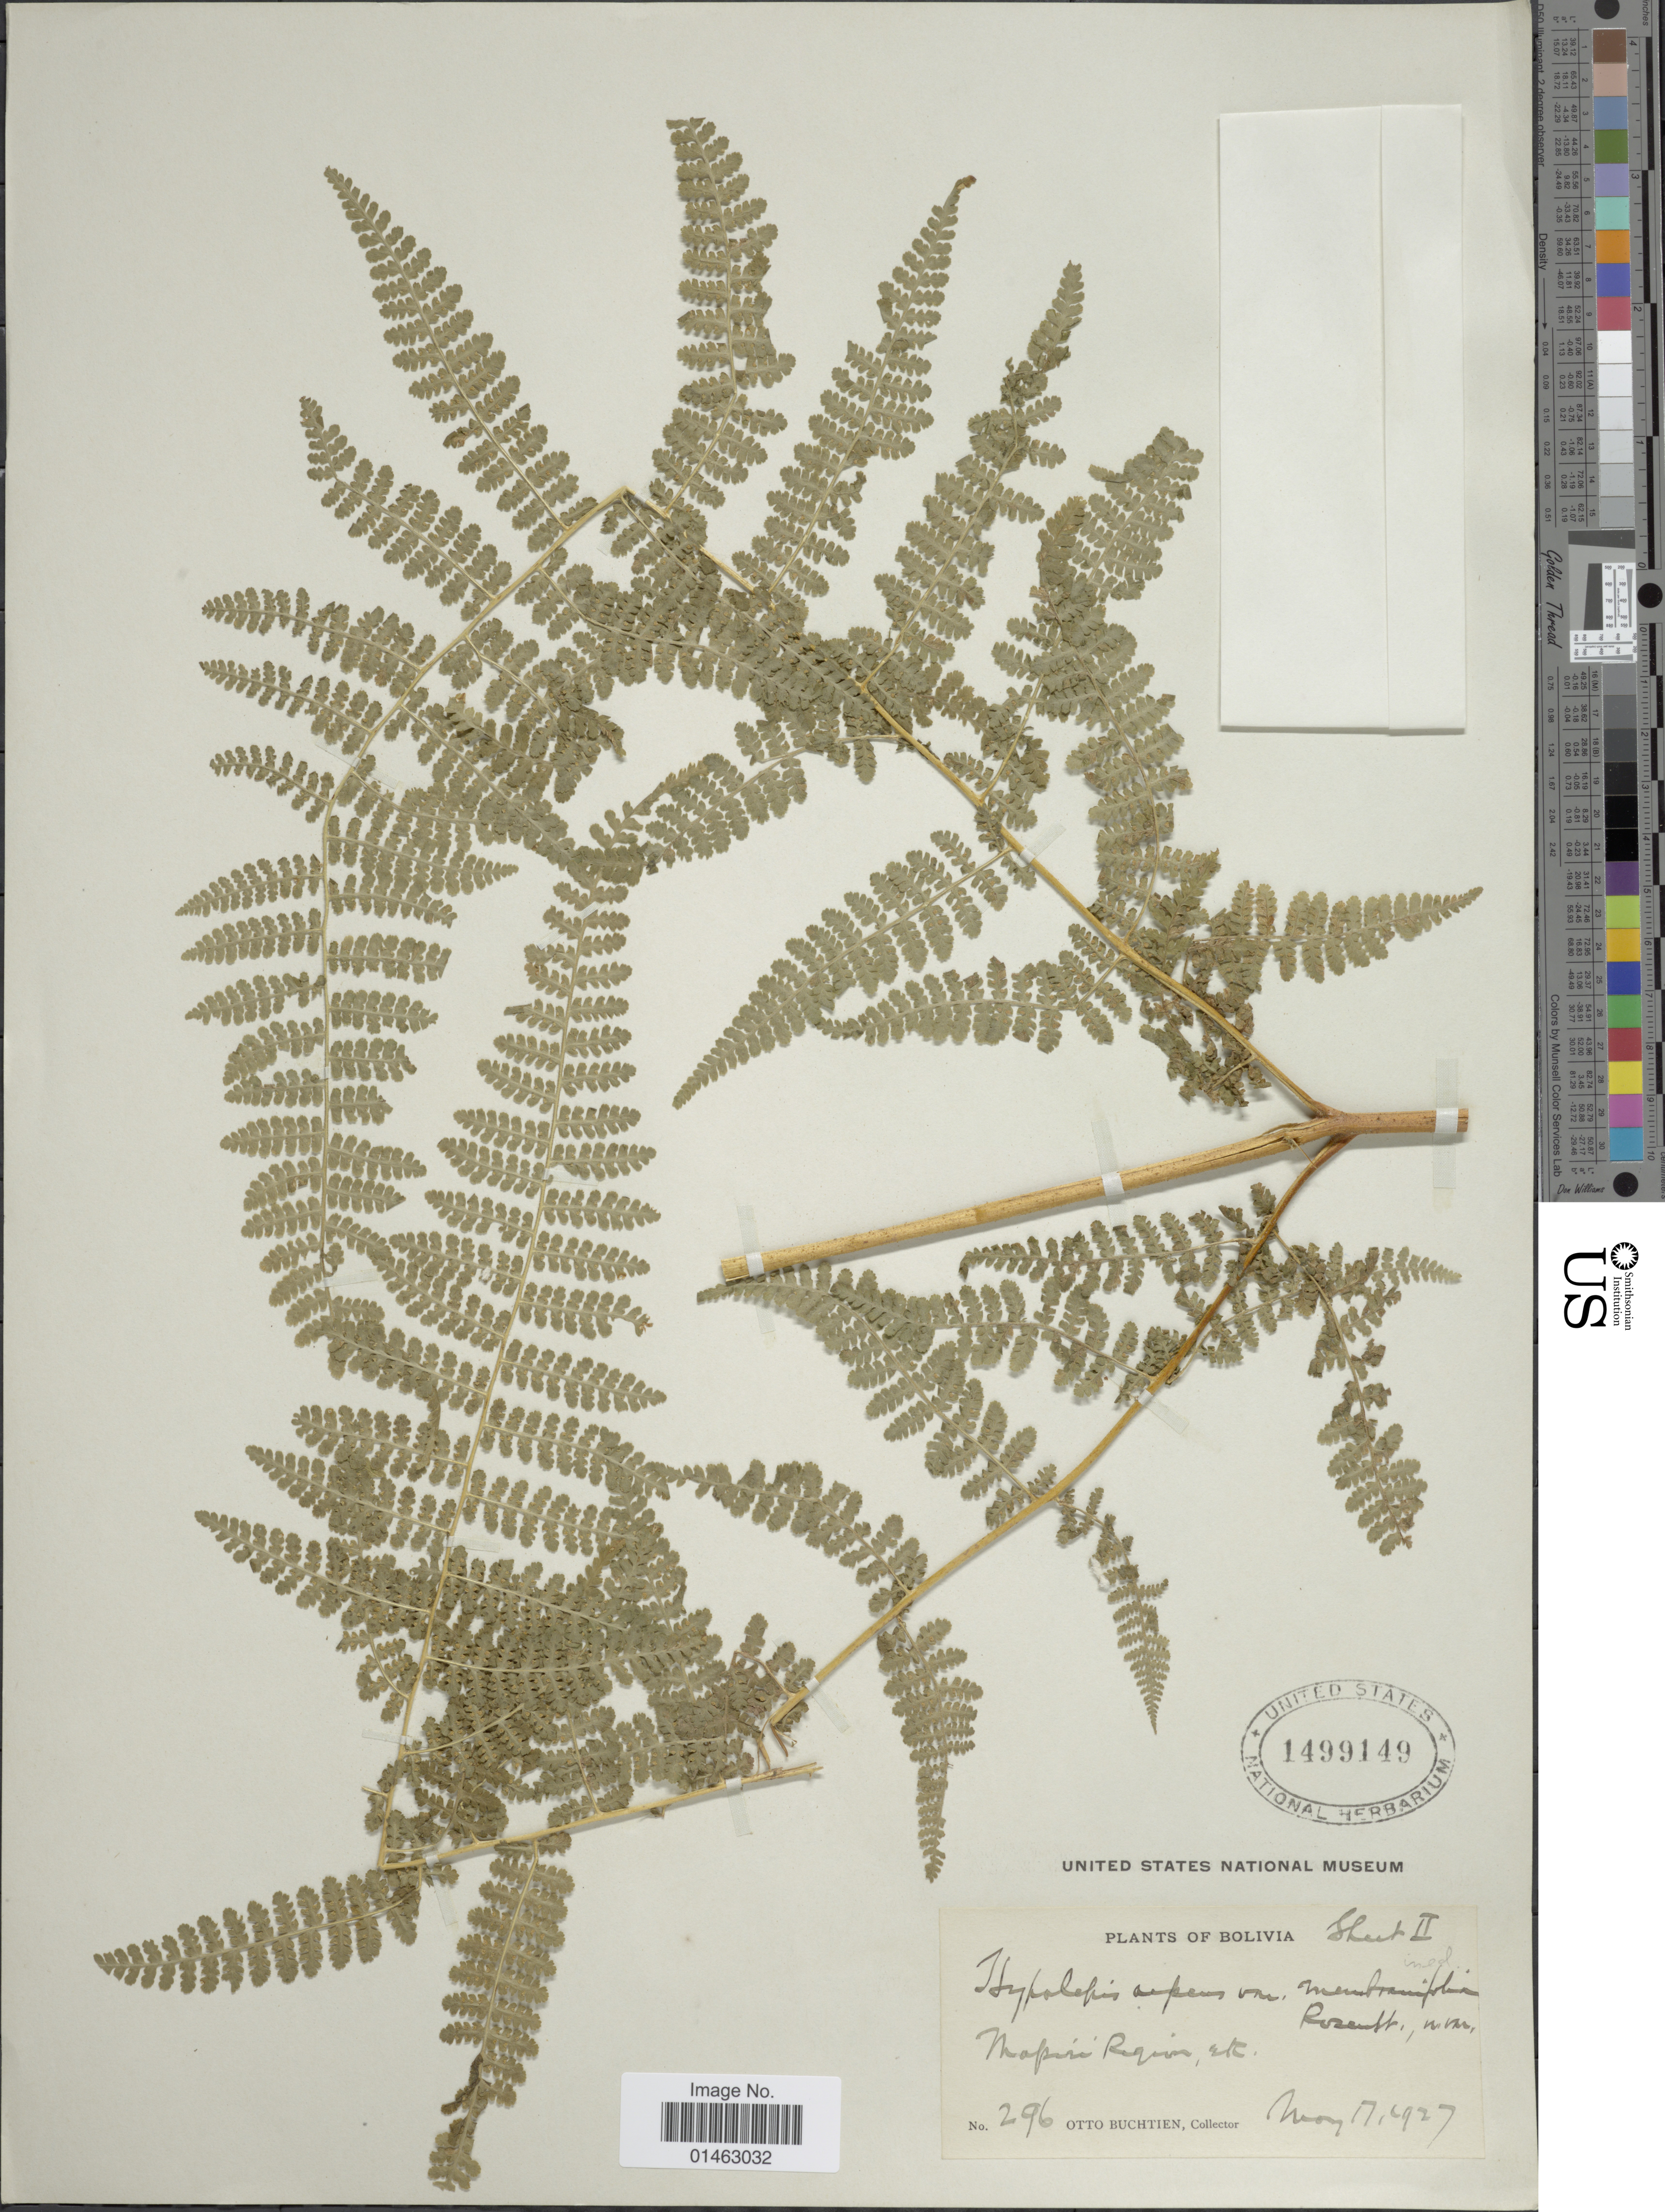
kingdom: Plantae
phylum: Tracheophyta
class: Polypodiopsida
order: Polypodiales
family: Dennstaedtiaceae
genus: Hypolepis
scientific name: Hypolepis repens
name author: (L.) C. Presl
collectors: O. Buchtien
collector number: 296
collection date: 1927-11-17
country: Bolivia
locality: Mapiri Region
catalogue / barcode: US 1499149